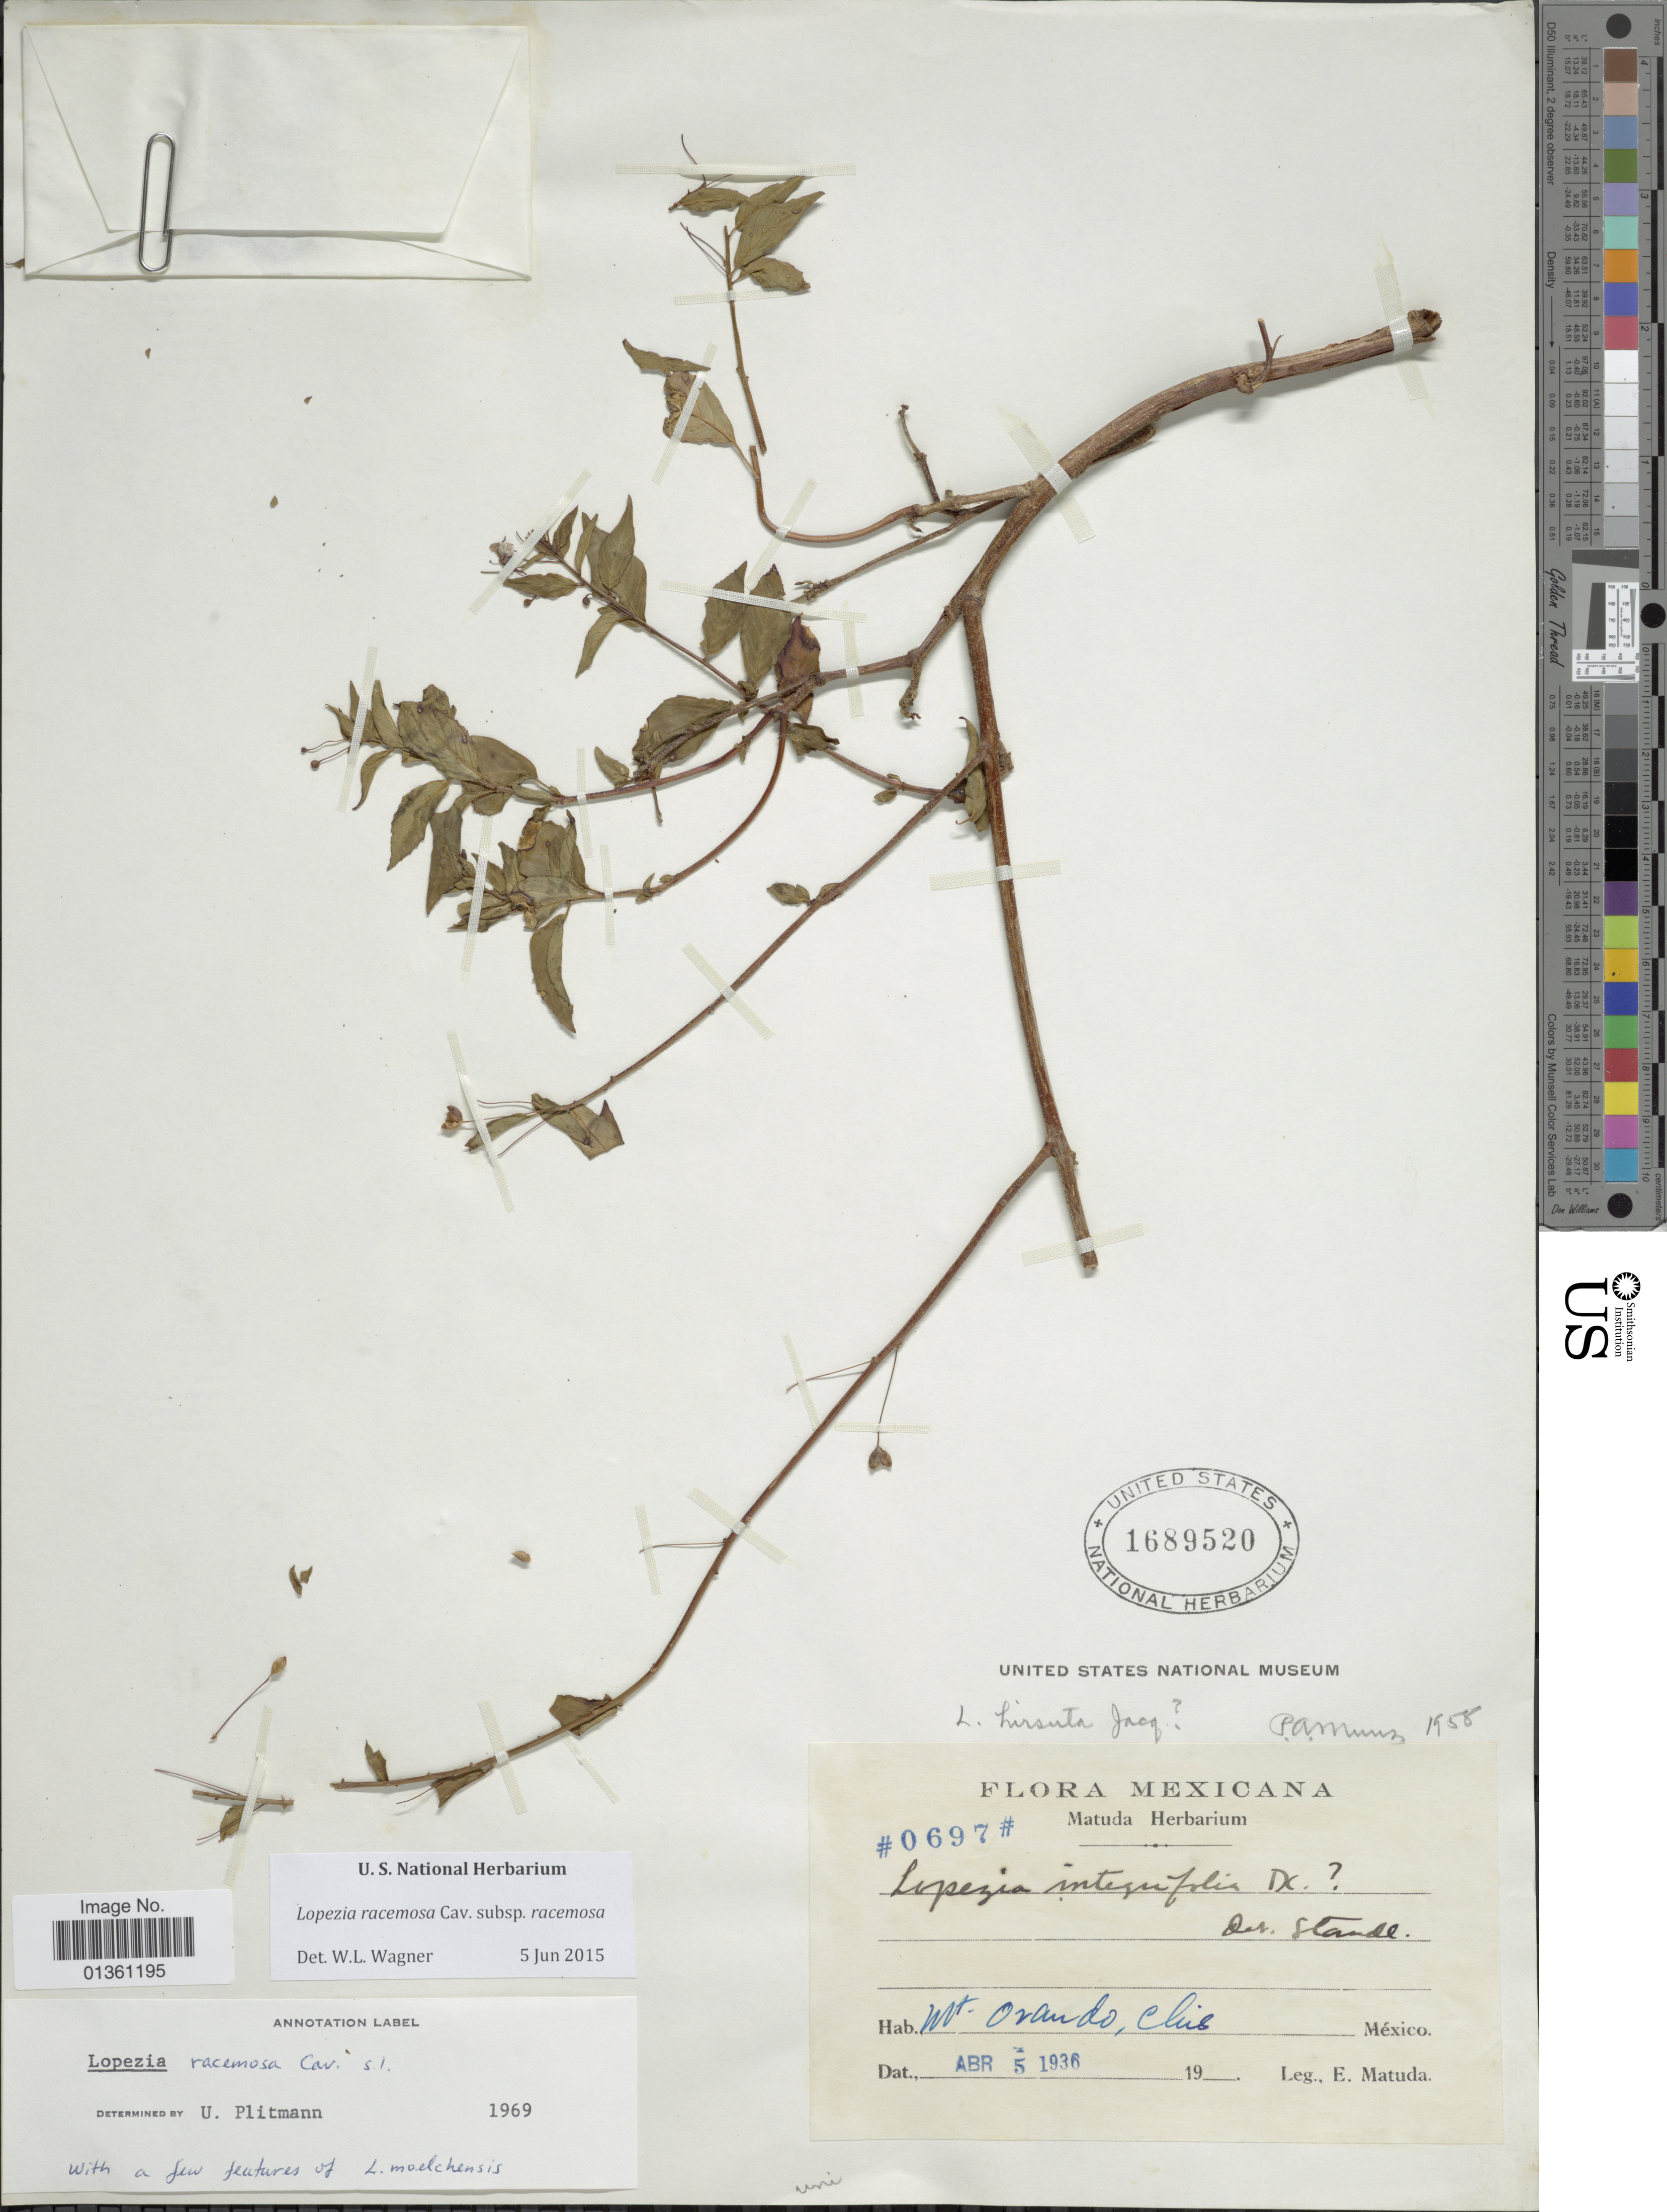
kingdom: Plantae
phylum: Tracheophyta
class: Magnoliopsida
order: Myrtales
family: Onagraceae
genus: Lopezia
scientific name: Lopezia racemosa subsp. racemosa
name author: Cav.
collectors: E. Matuda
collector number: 697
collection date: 1936-04-05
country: Mexico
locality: Mt. Orando, Clies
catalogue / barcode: US 1689520